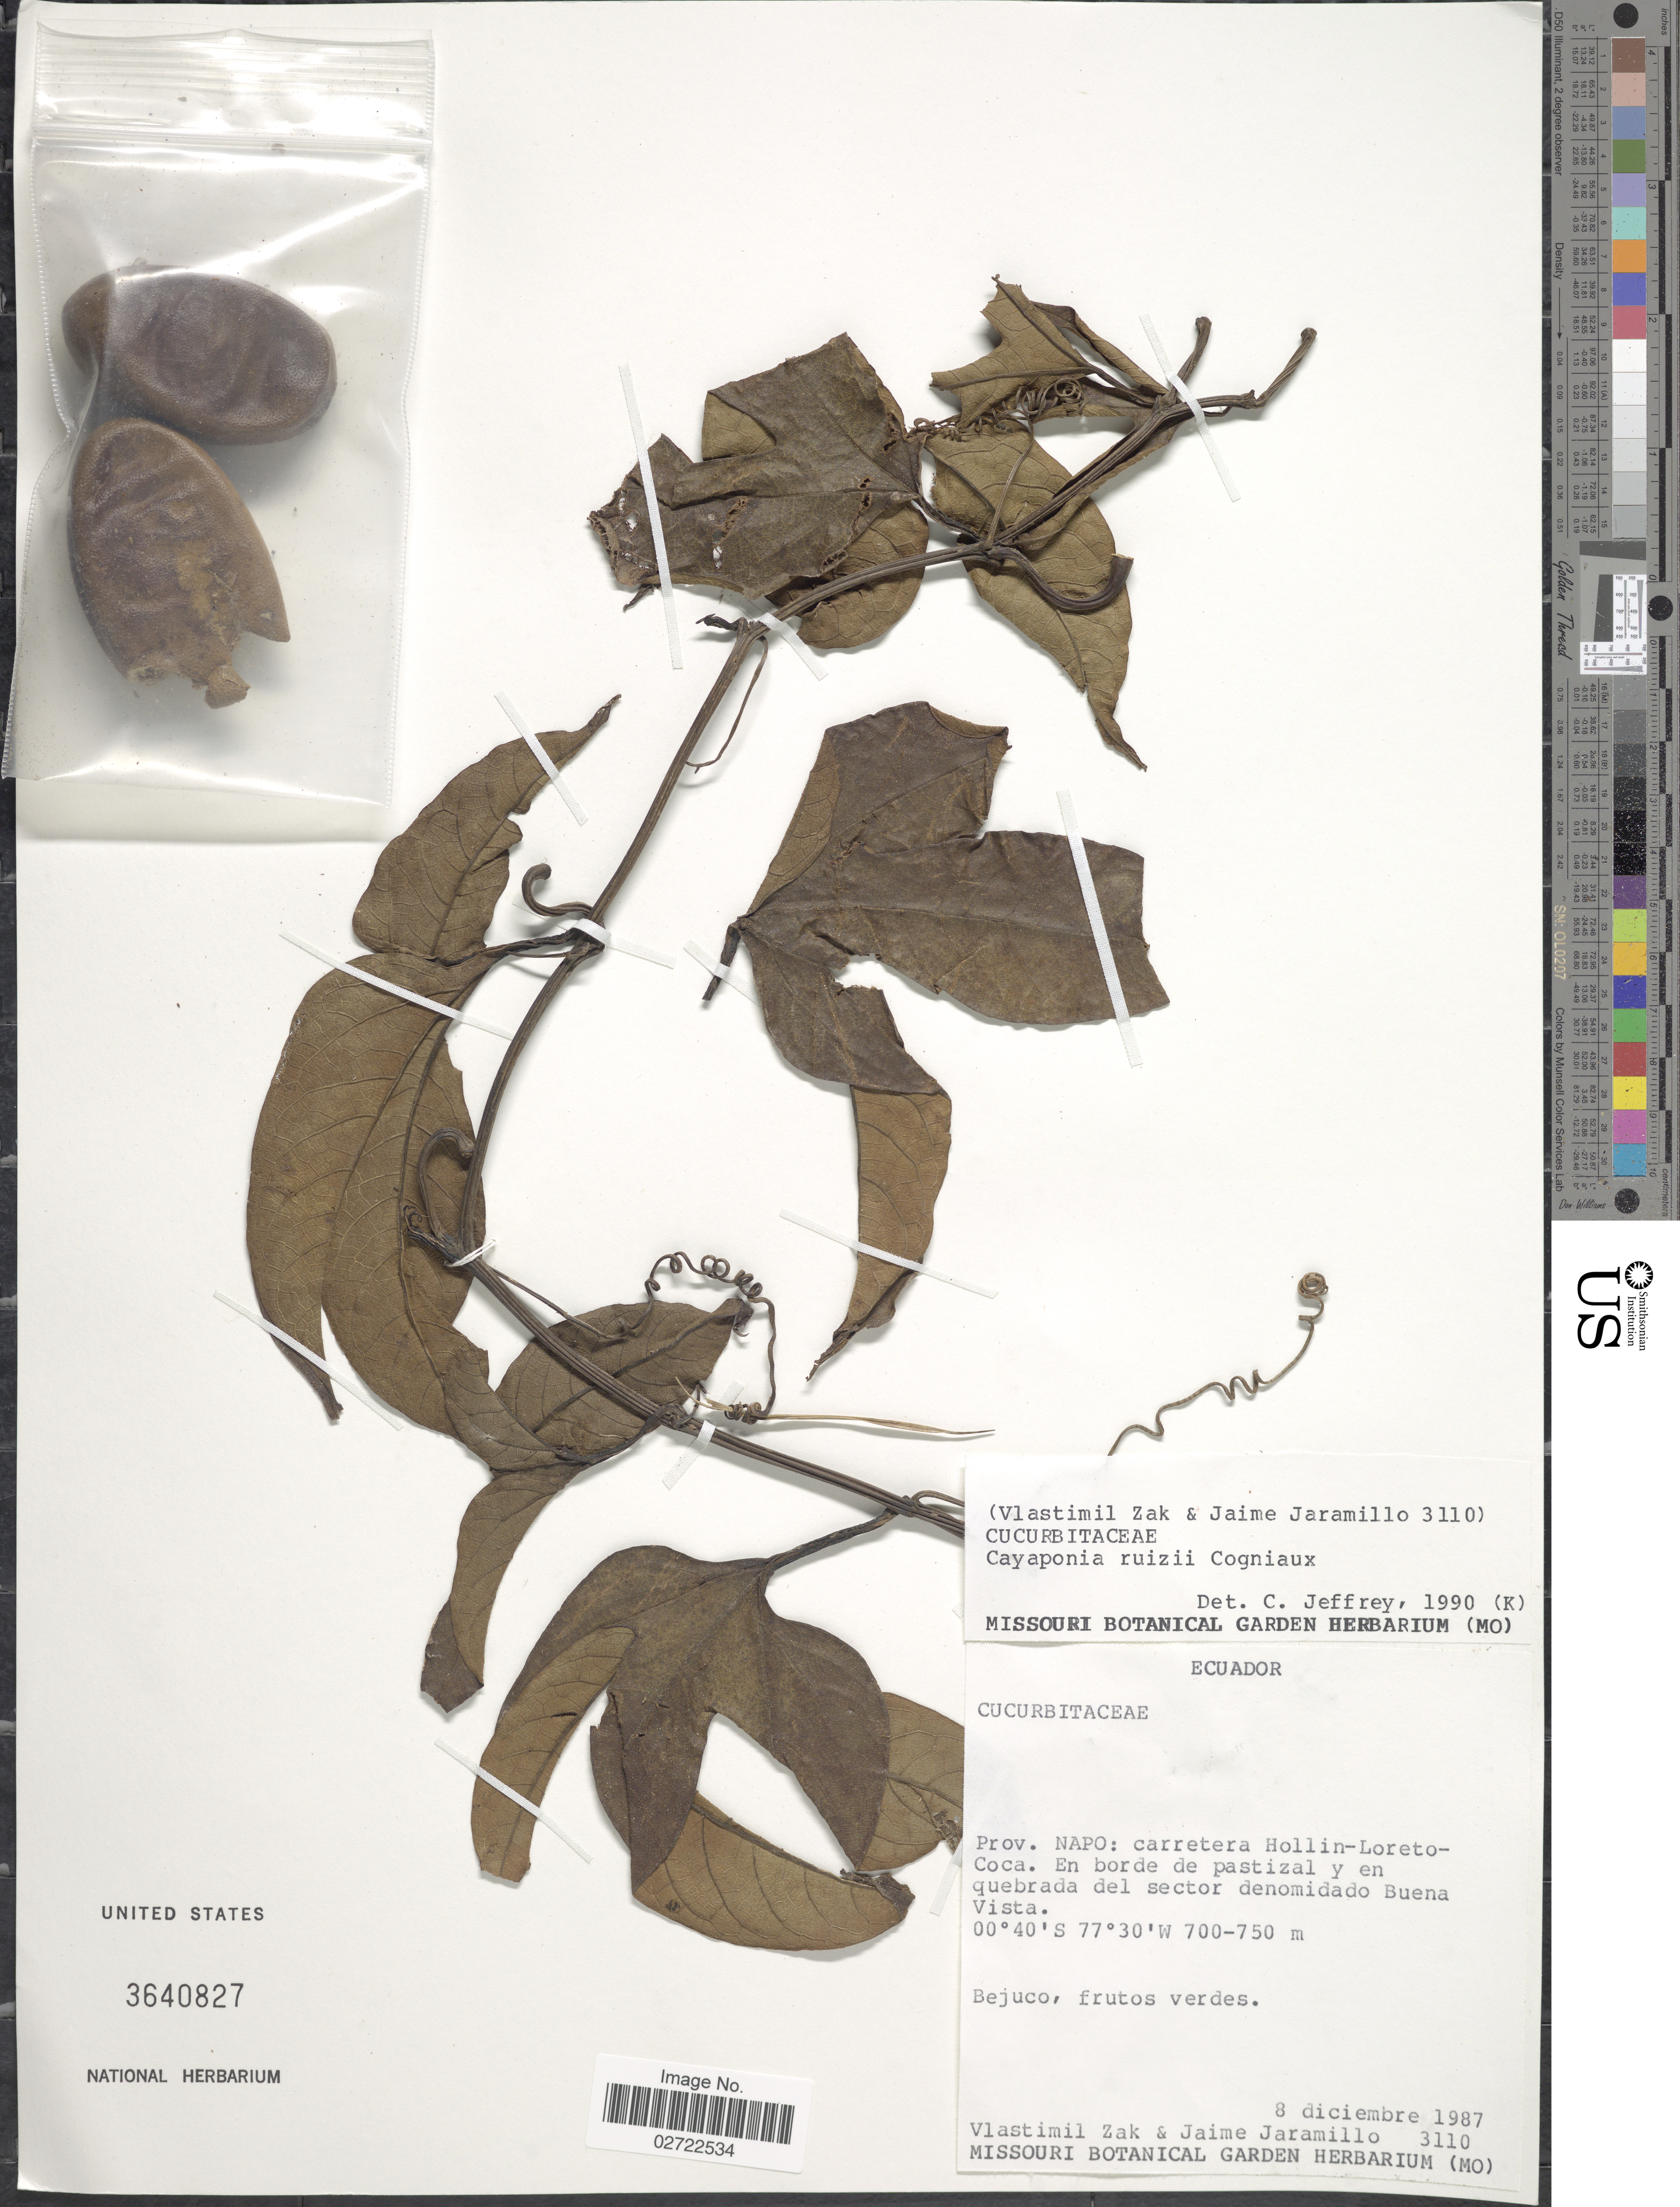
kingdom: Plantae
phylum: Tracheophyta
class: Magnoliopsida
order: Cucurbitales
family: Cucurbitaceae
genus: Cayaponia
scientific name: Cayaponia peruviana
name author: (Poepp. & Endl.) Cogn.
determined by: Nee, Michael H.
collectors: V. Zak & J. Jaramillo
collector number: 3110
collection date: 1987-12-08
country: Ecuador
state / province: Napo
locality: Carretera Hollin-Loreto-Coca. En borde de pastizal y en quebrada del sector denomidado Buena Vista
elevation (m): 700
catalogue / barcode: US 3640827